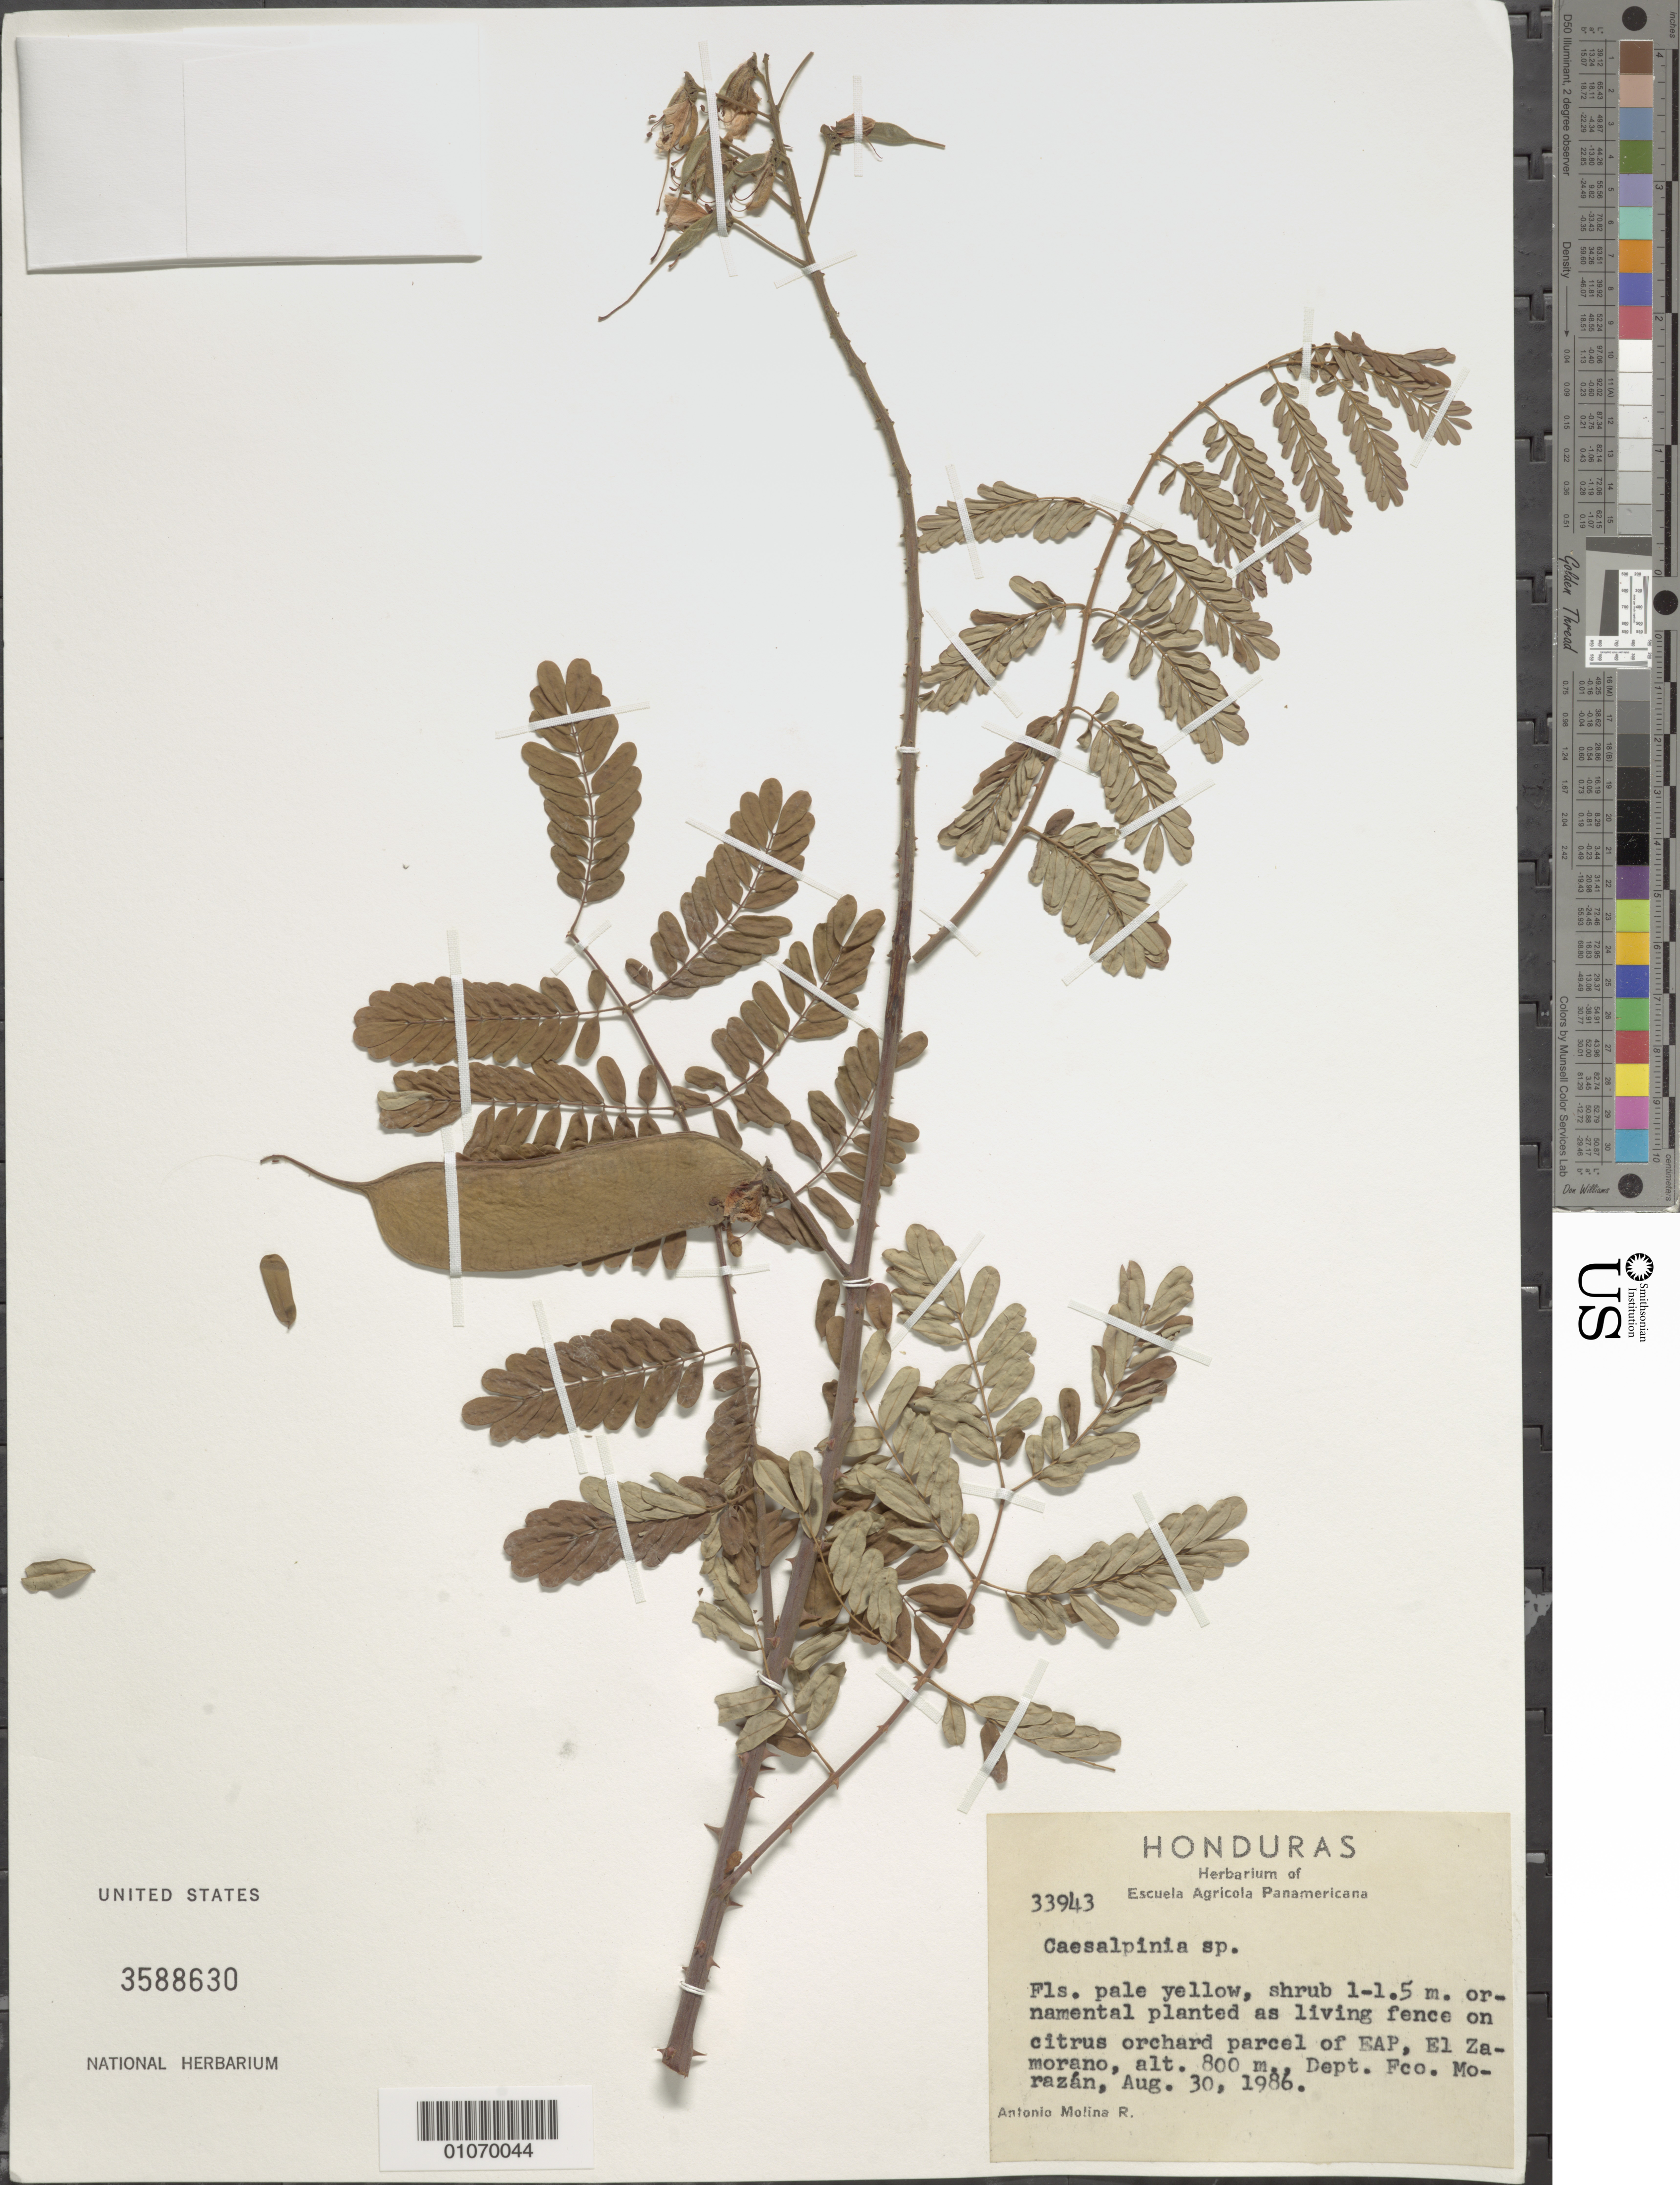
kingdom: Plantae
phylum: Tracheophyta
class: Magnoliopsida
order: Fabales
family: Fabaceae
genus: Biancaea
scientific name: Biancaea decapetala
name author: (Roth) O. Deg.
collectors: A. Molina R.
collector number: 33943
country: Honduras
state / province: Fco. Morazán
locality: El Zamorano, Dept. Horticulture of Escuela Agricola Panamericana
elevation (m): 800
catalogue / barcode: US 3588630